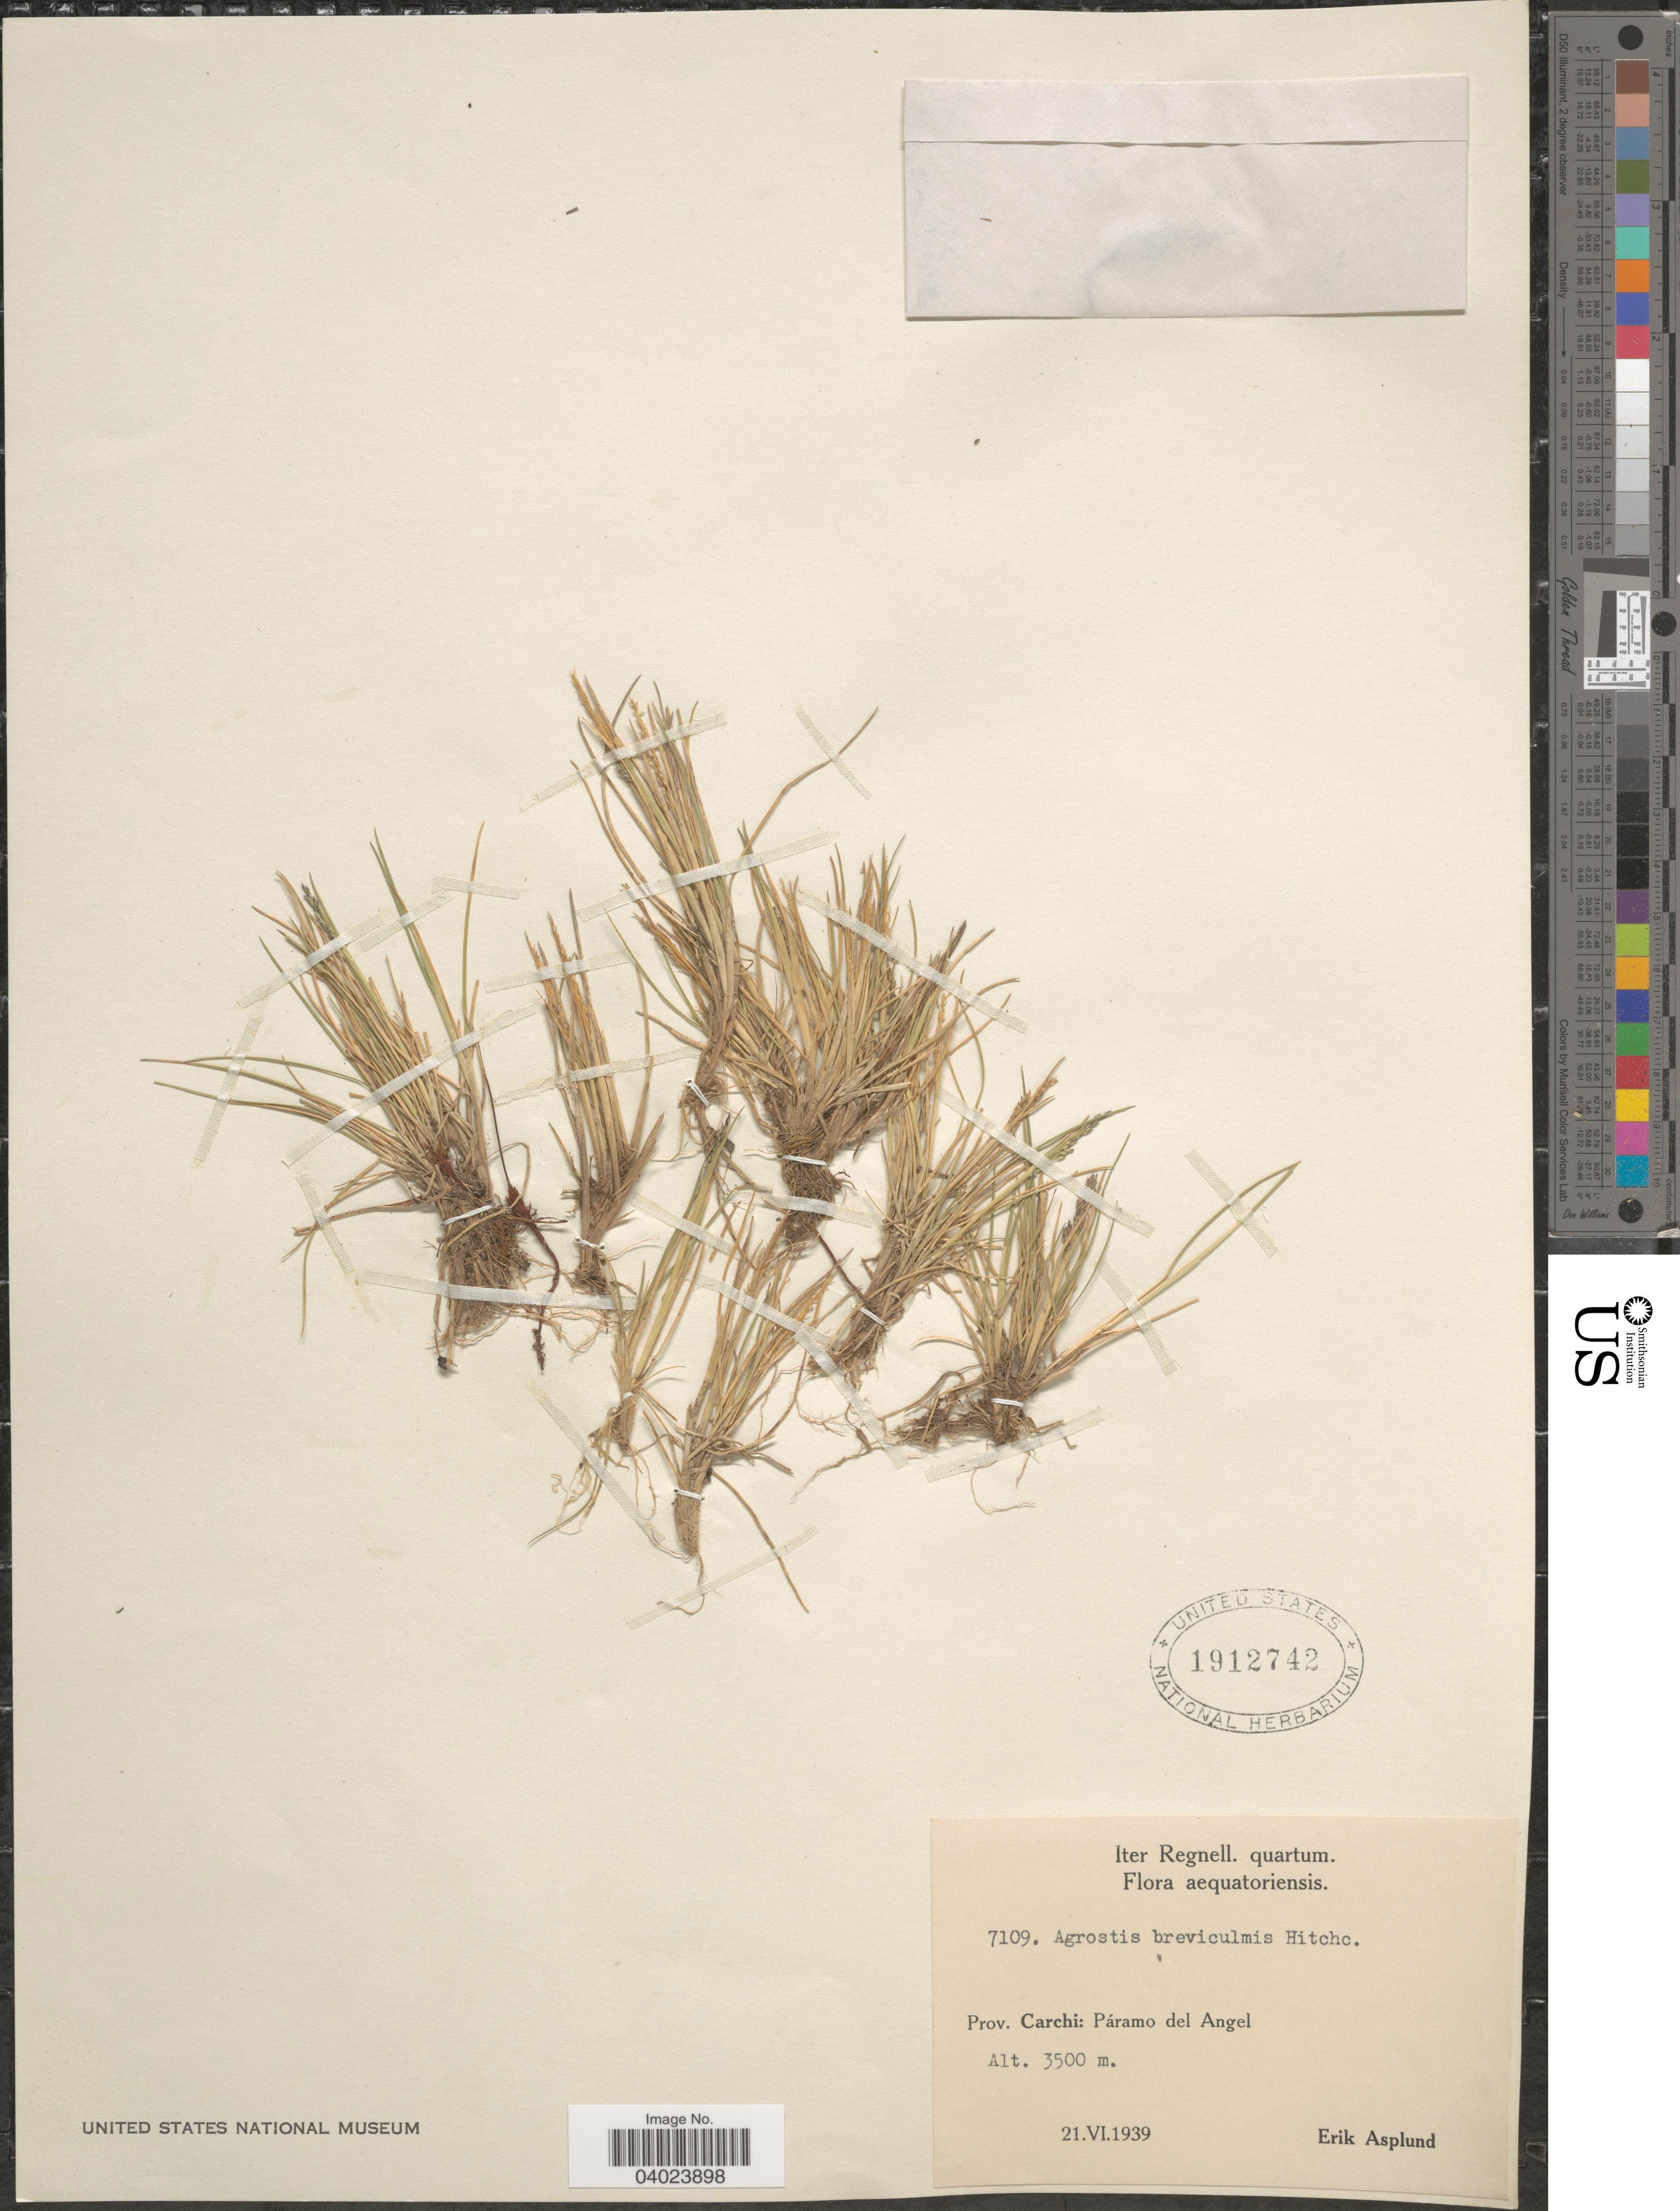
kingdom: Plantae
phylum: Tracheophyta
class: Liliopsida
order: Poales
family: Poaceae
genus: Agrostis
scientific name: Agrostis breviculmis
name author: Hitchc.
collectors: E. Asplund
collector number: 7109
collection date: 1939-06-21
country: Ecuador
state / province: Carchi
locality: Páramo del Angel.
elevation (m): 3500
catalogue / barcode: US 1912742